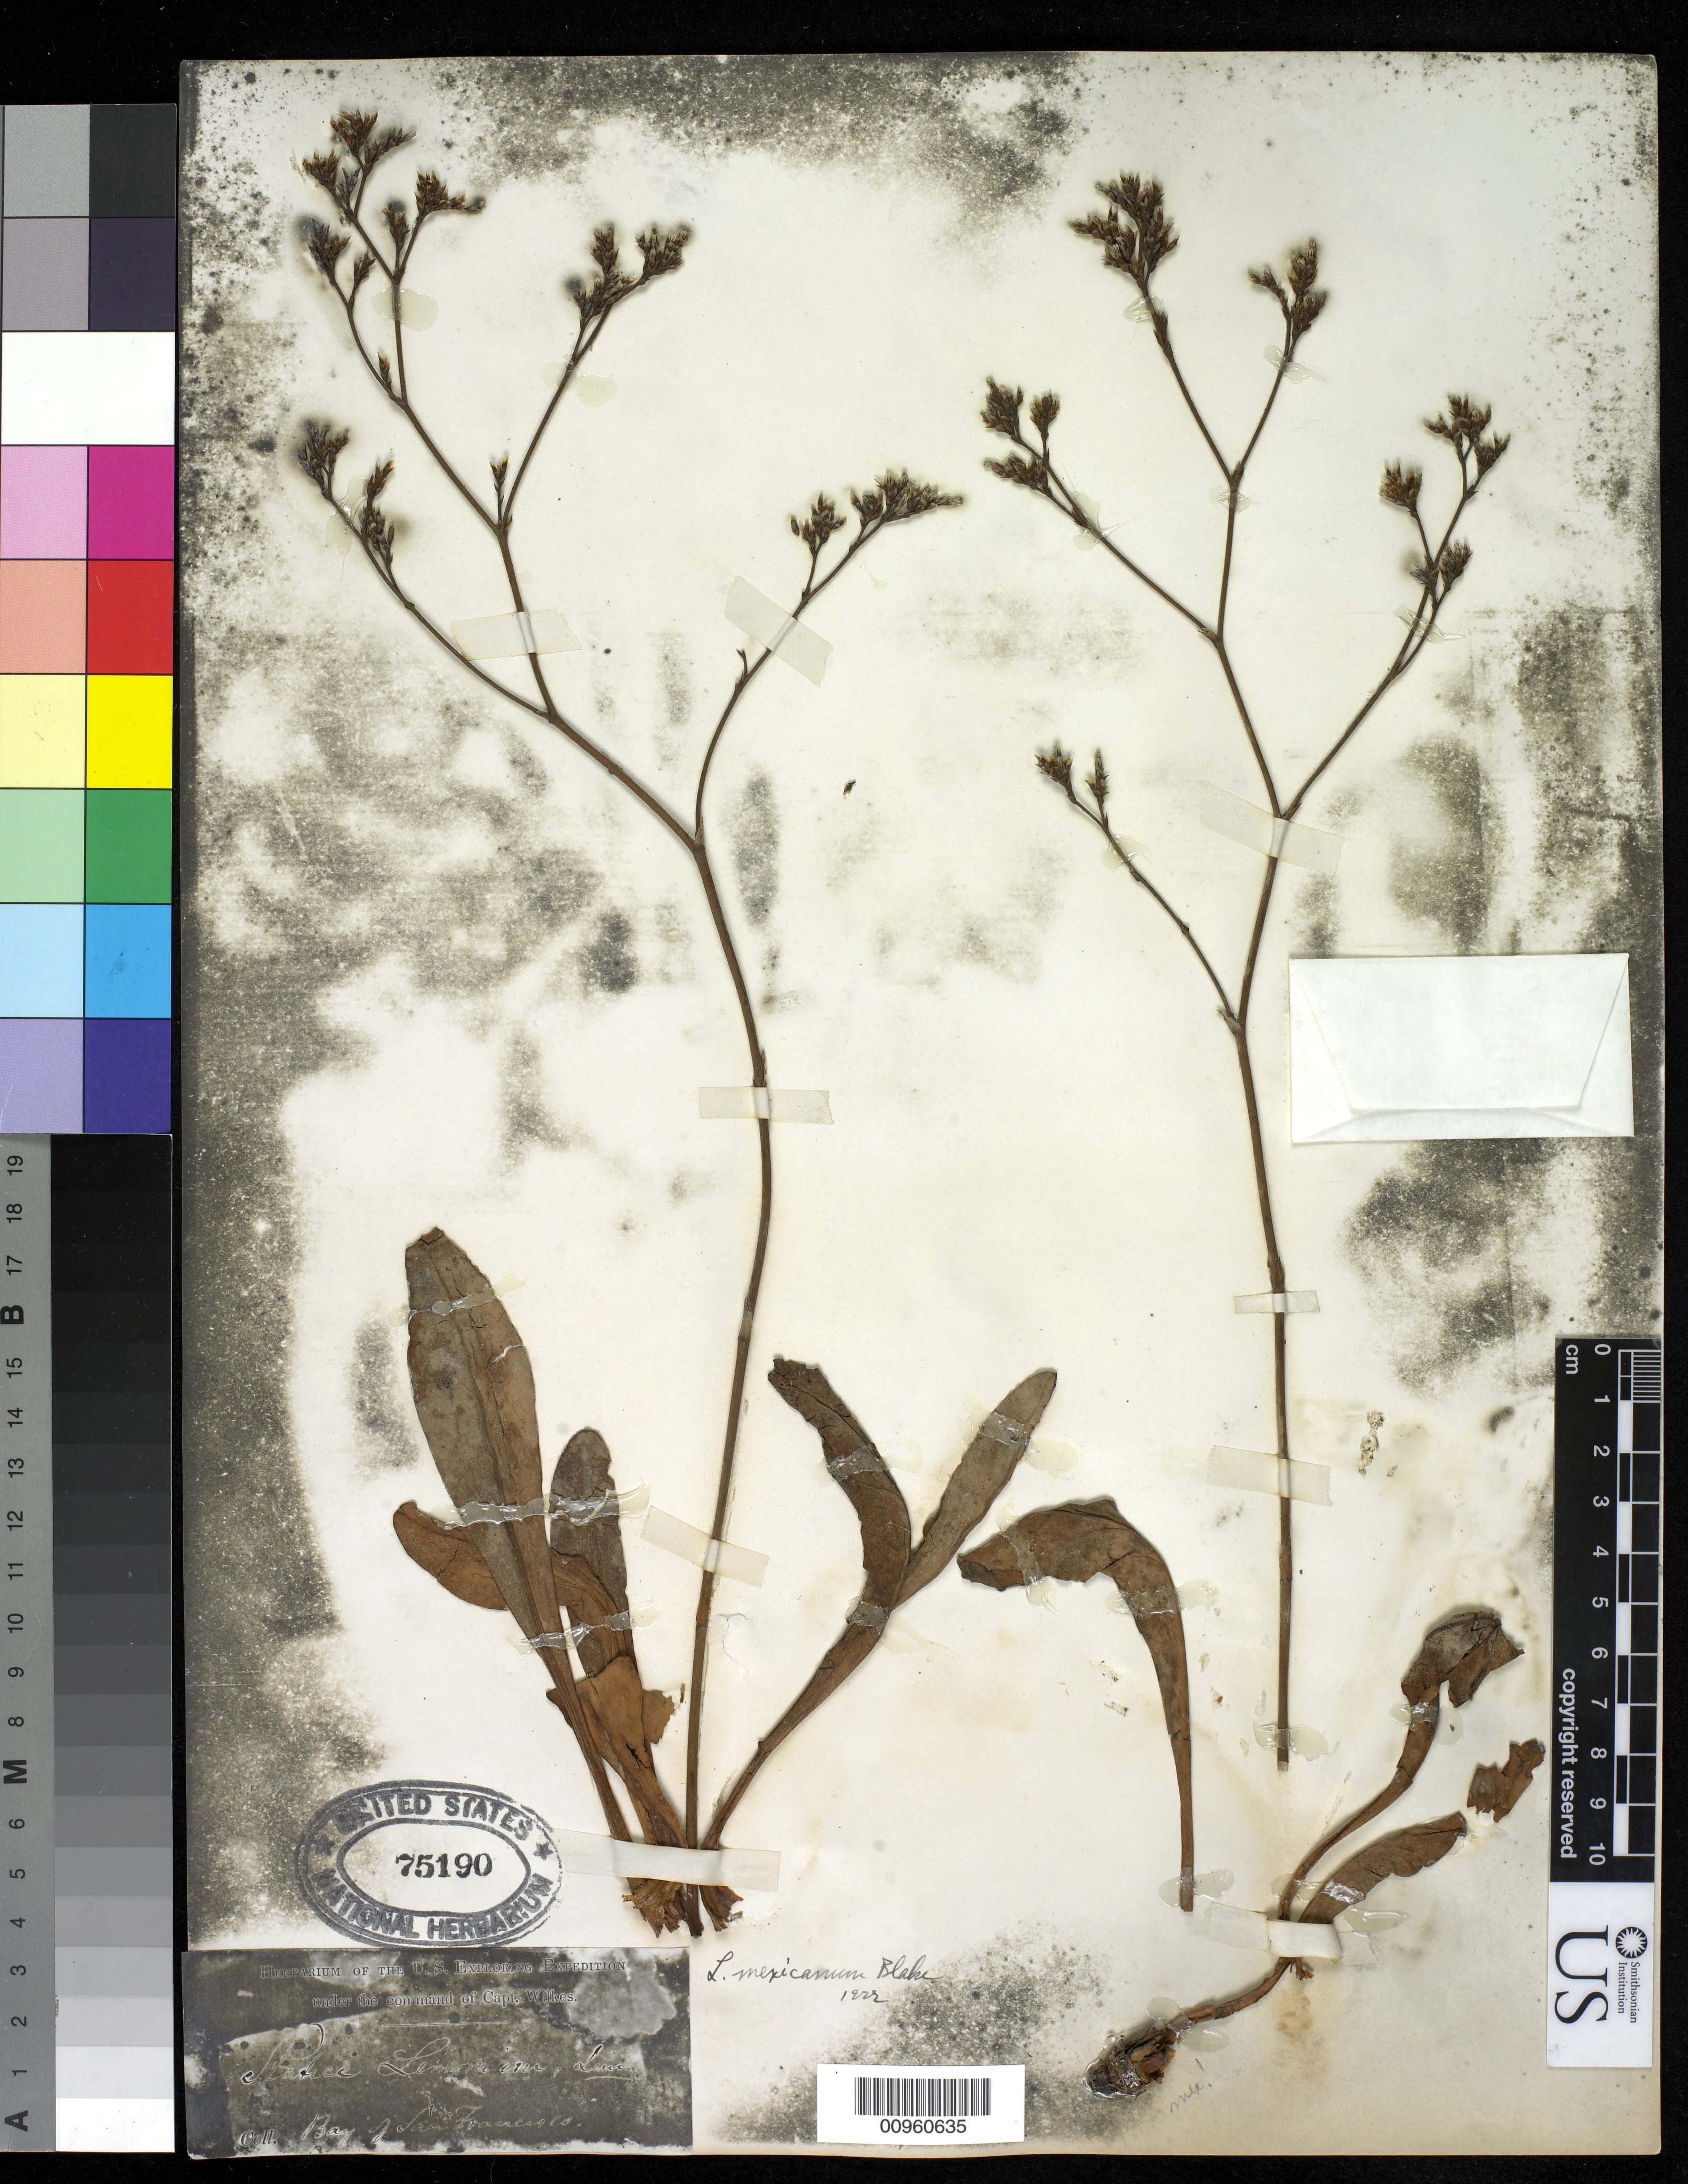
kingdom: Plantae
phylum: Tracheophyta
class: Magnoliopsida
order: Caryophyllales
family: Plumbaginaceae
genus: Limonium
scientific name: Limonium mexicanum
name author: S.F. Blake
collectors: Wilkes Explor. Exped.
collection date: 1838/1842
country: United States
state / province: California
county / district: San Francisco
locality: Bay of San Francisco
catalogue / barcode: US 75190